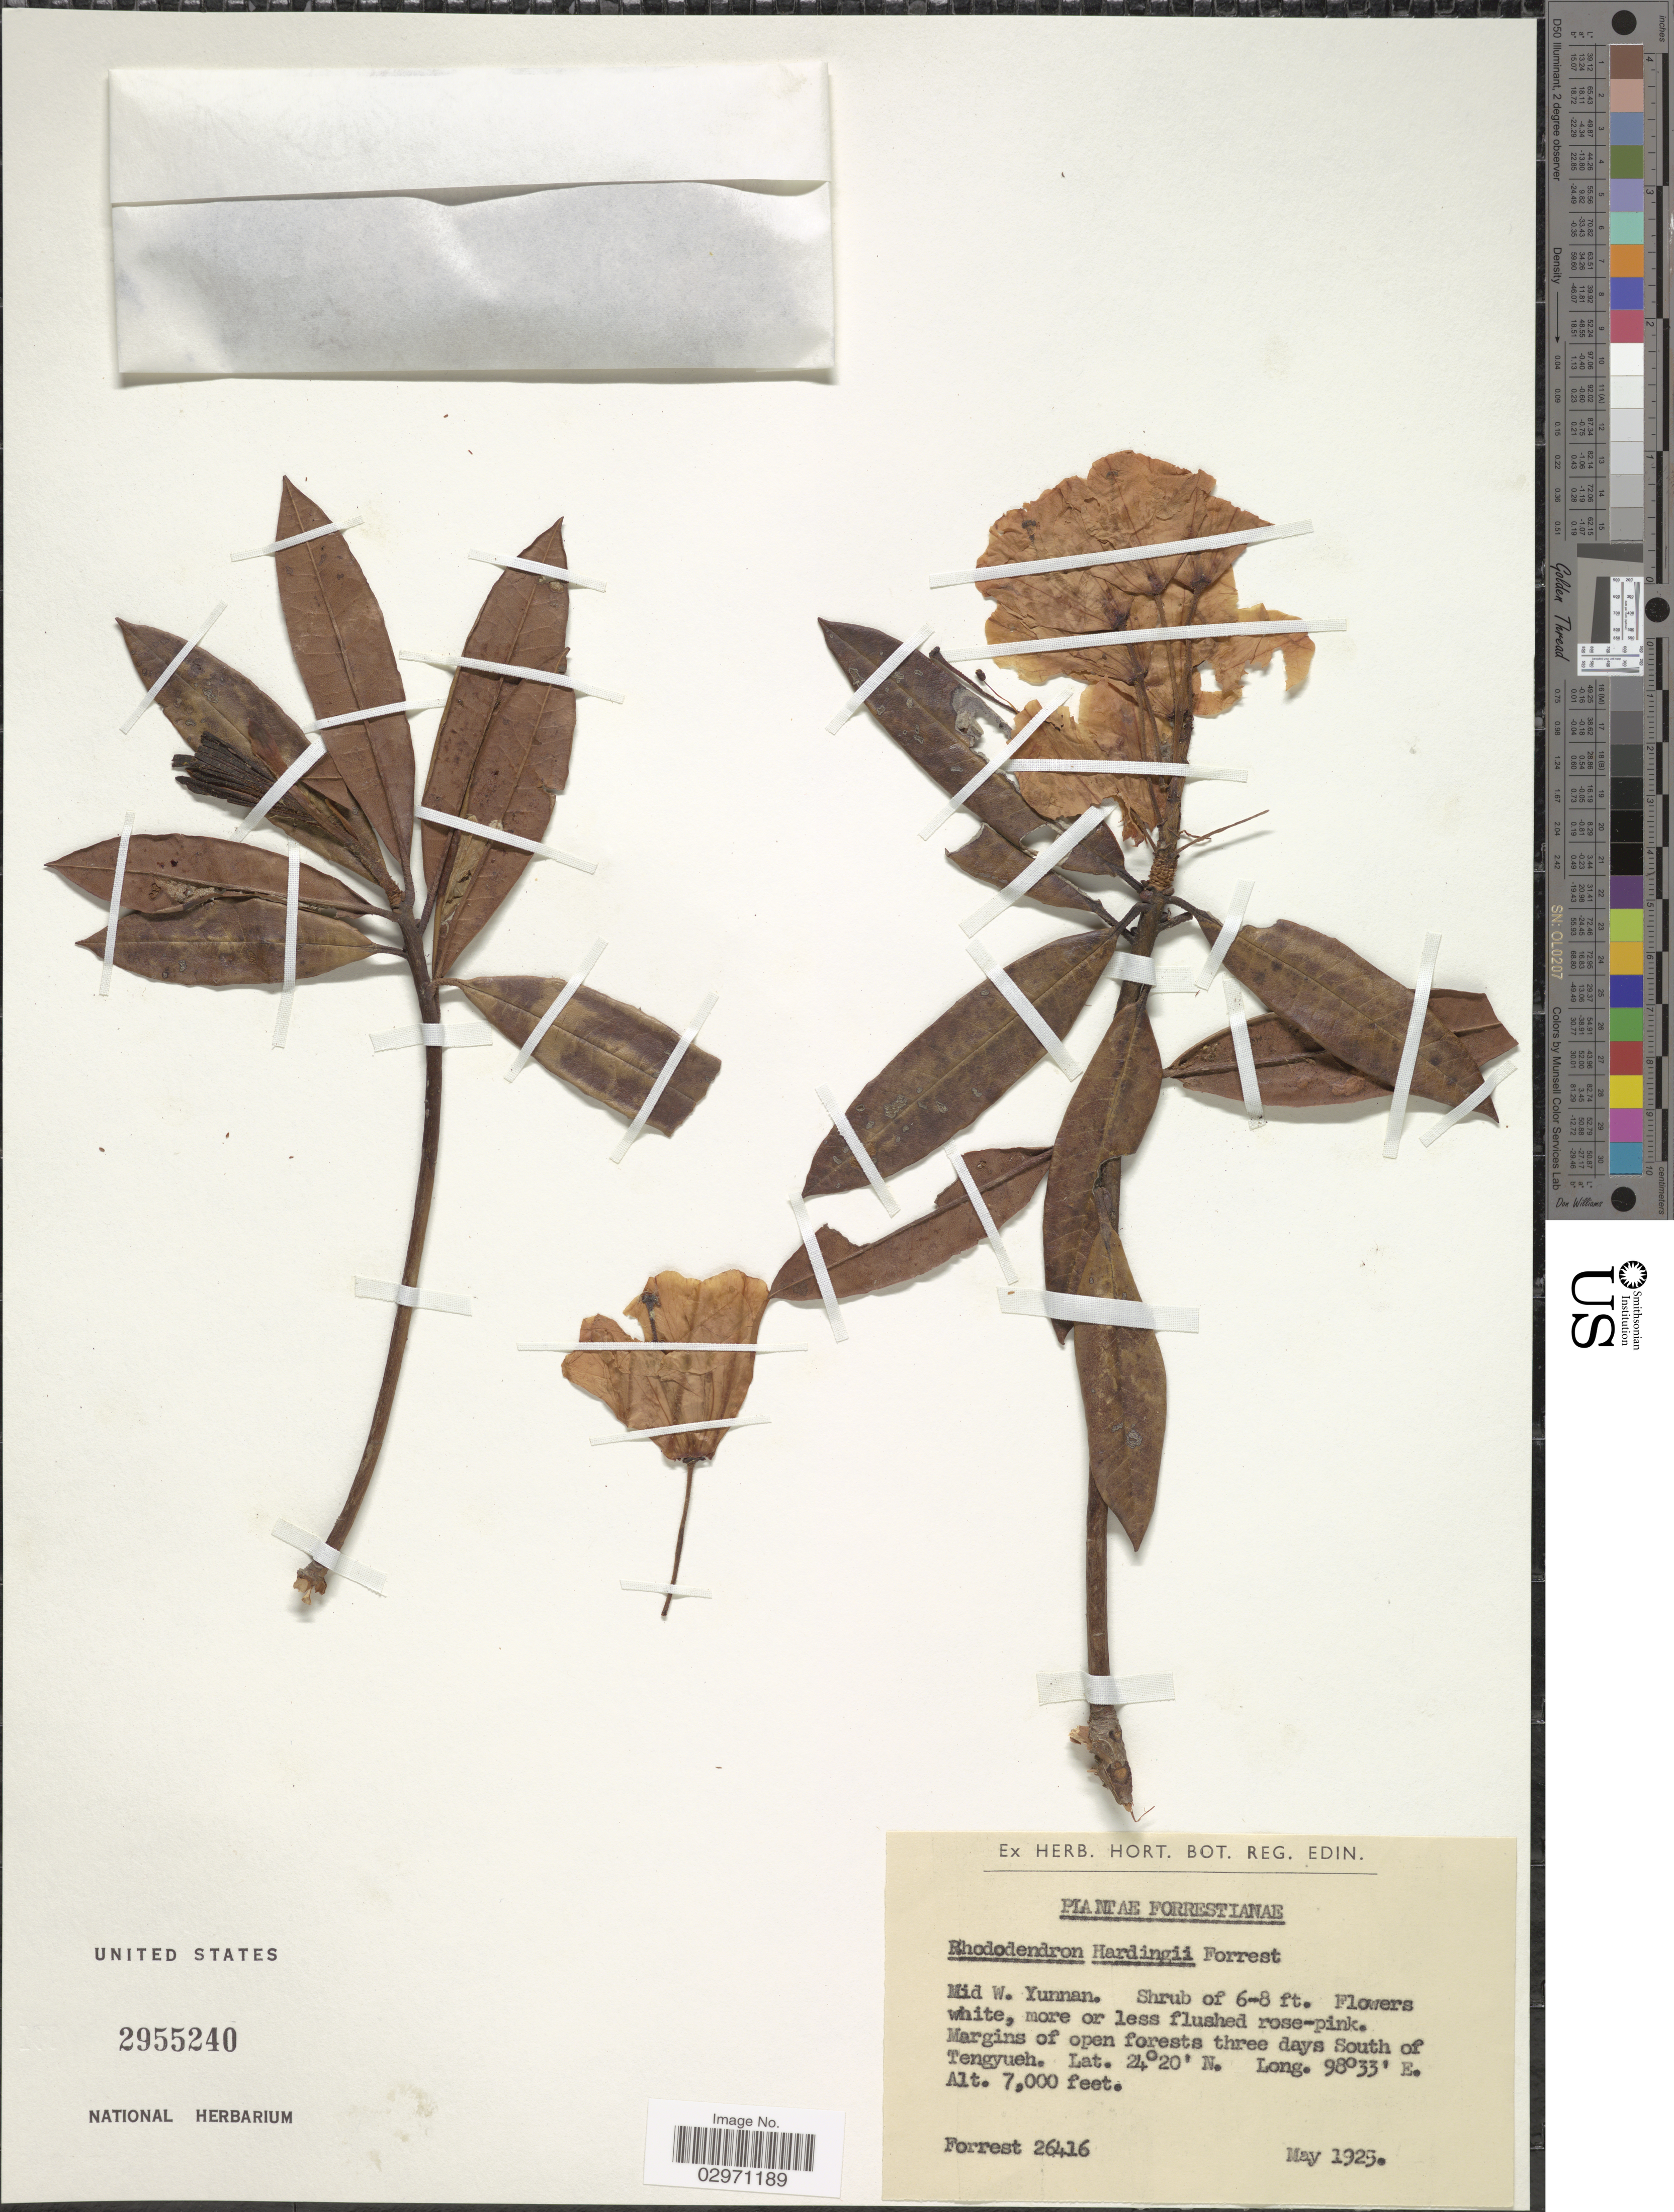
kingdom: Plantae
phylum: Tracheophyta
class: Magnoliopsida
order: Ericales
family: Ericaceae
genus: Rhododendron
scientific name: Rhododendron hardingii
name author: Forrest ex Tagg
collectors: -. Forrest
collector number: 26416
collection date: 1925-05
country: China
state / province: Yunnan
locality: Mid W. Yunnan. Open forests three days South of Tengyueh.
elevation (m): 2134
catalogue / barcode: US 2955240